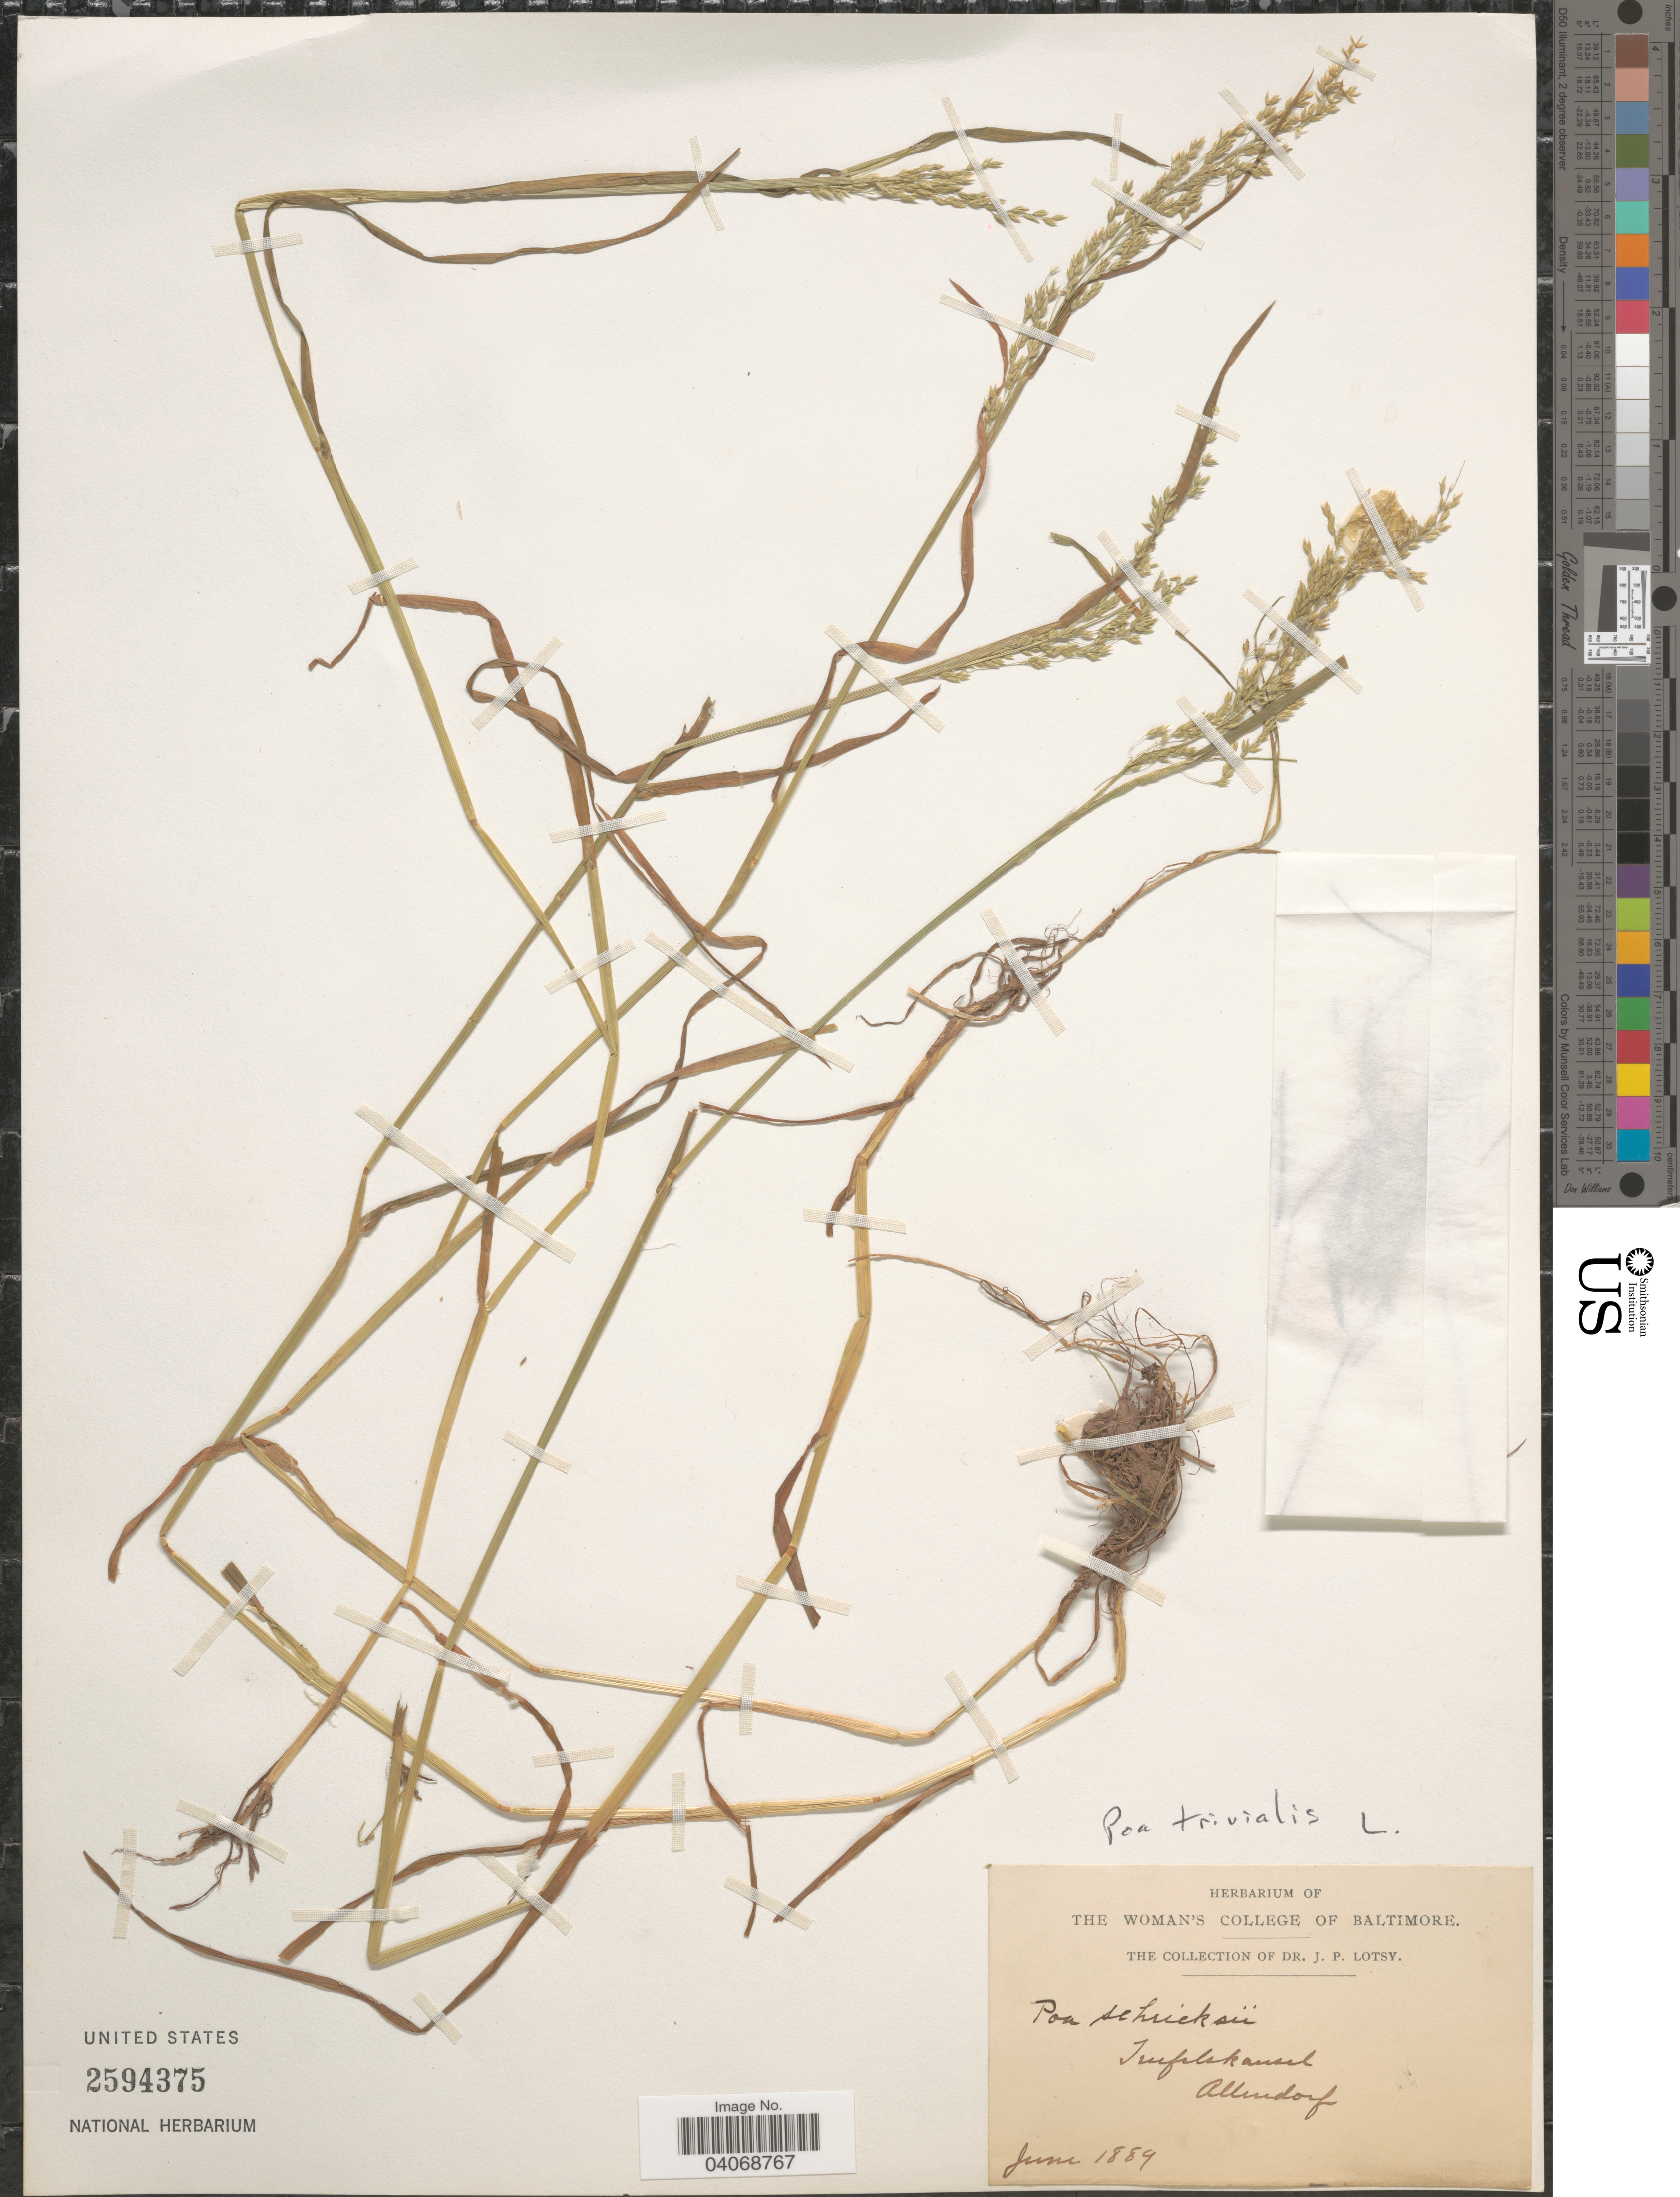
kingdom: Plantae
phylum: Tracheophyta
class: Liliopsida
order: Poales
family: Poaceae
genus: Poa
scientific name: Poa trivialis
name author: L.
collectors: J. Lotsy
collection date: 1889-06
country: Germany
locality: Teufelskanzel. Allendorf.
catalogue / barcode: US 2594375